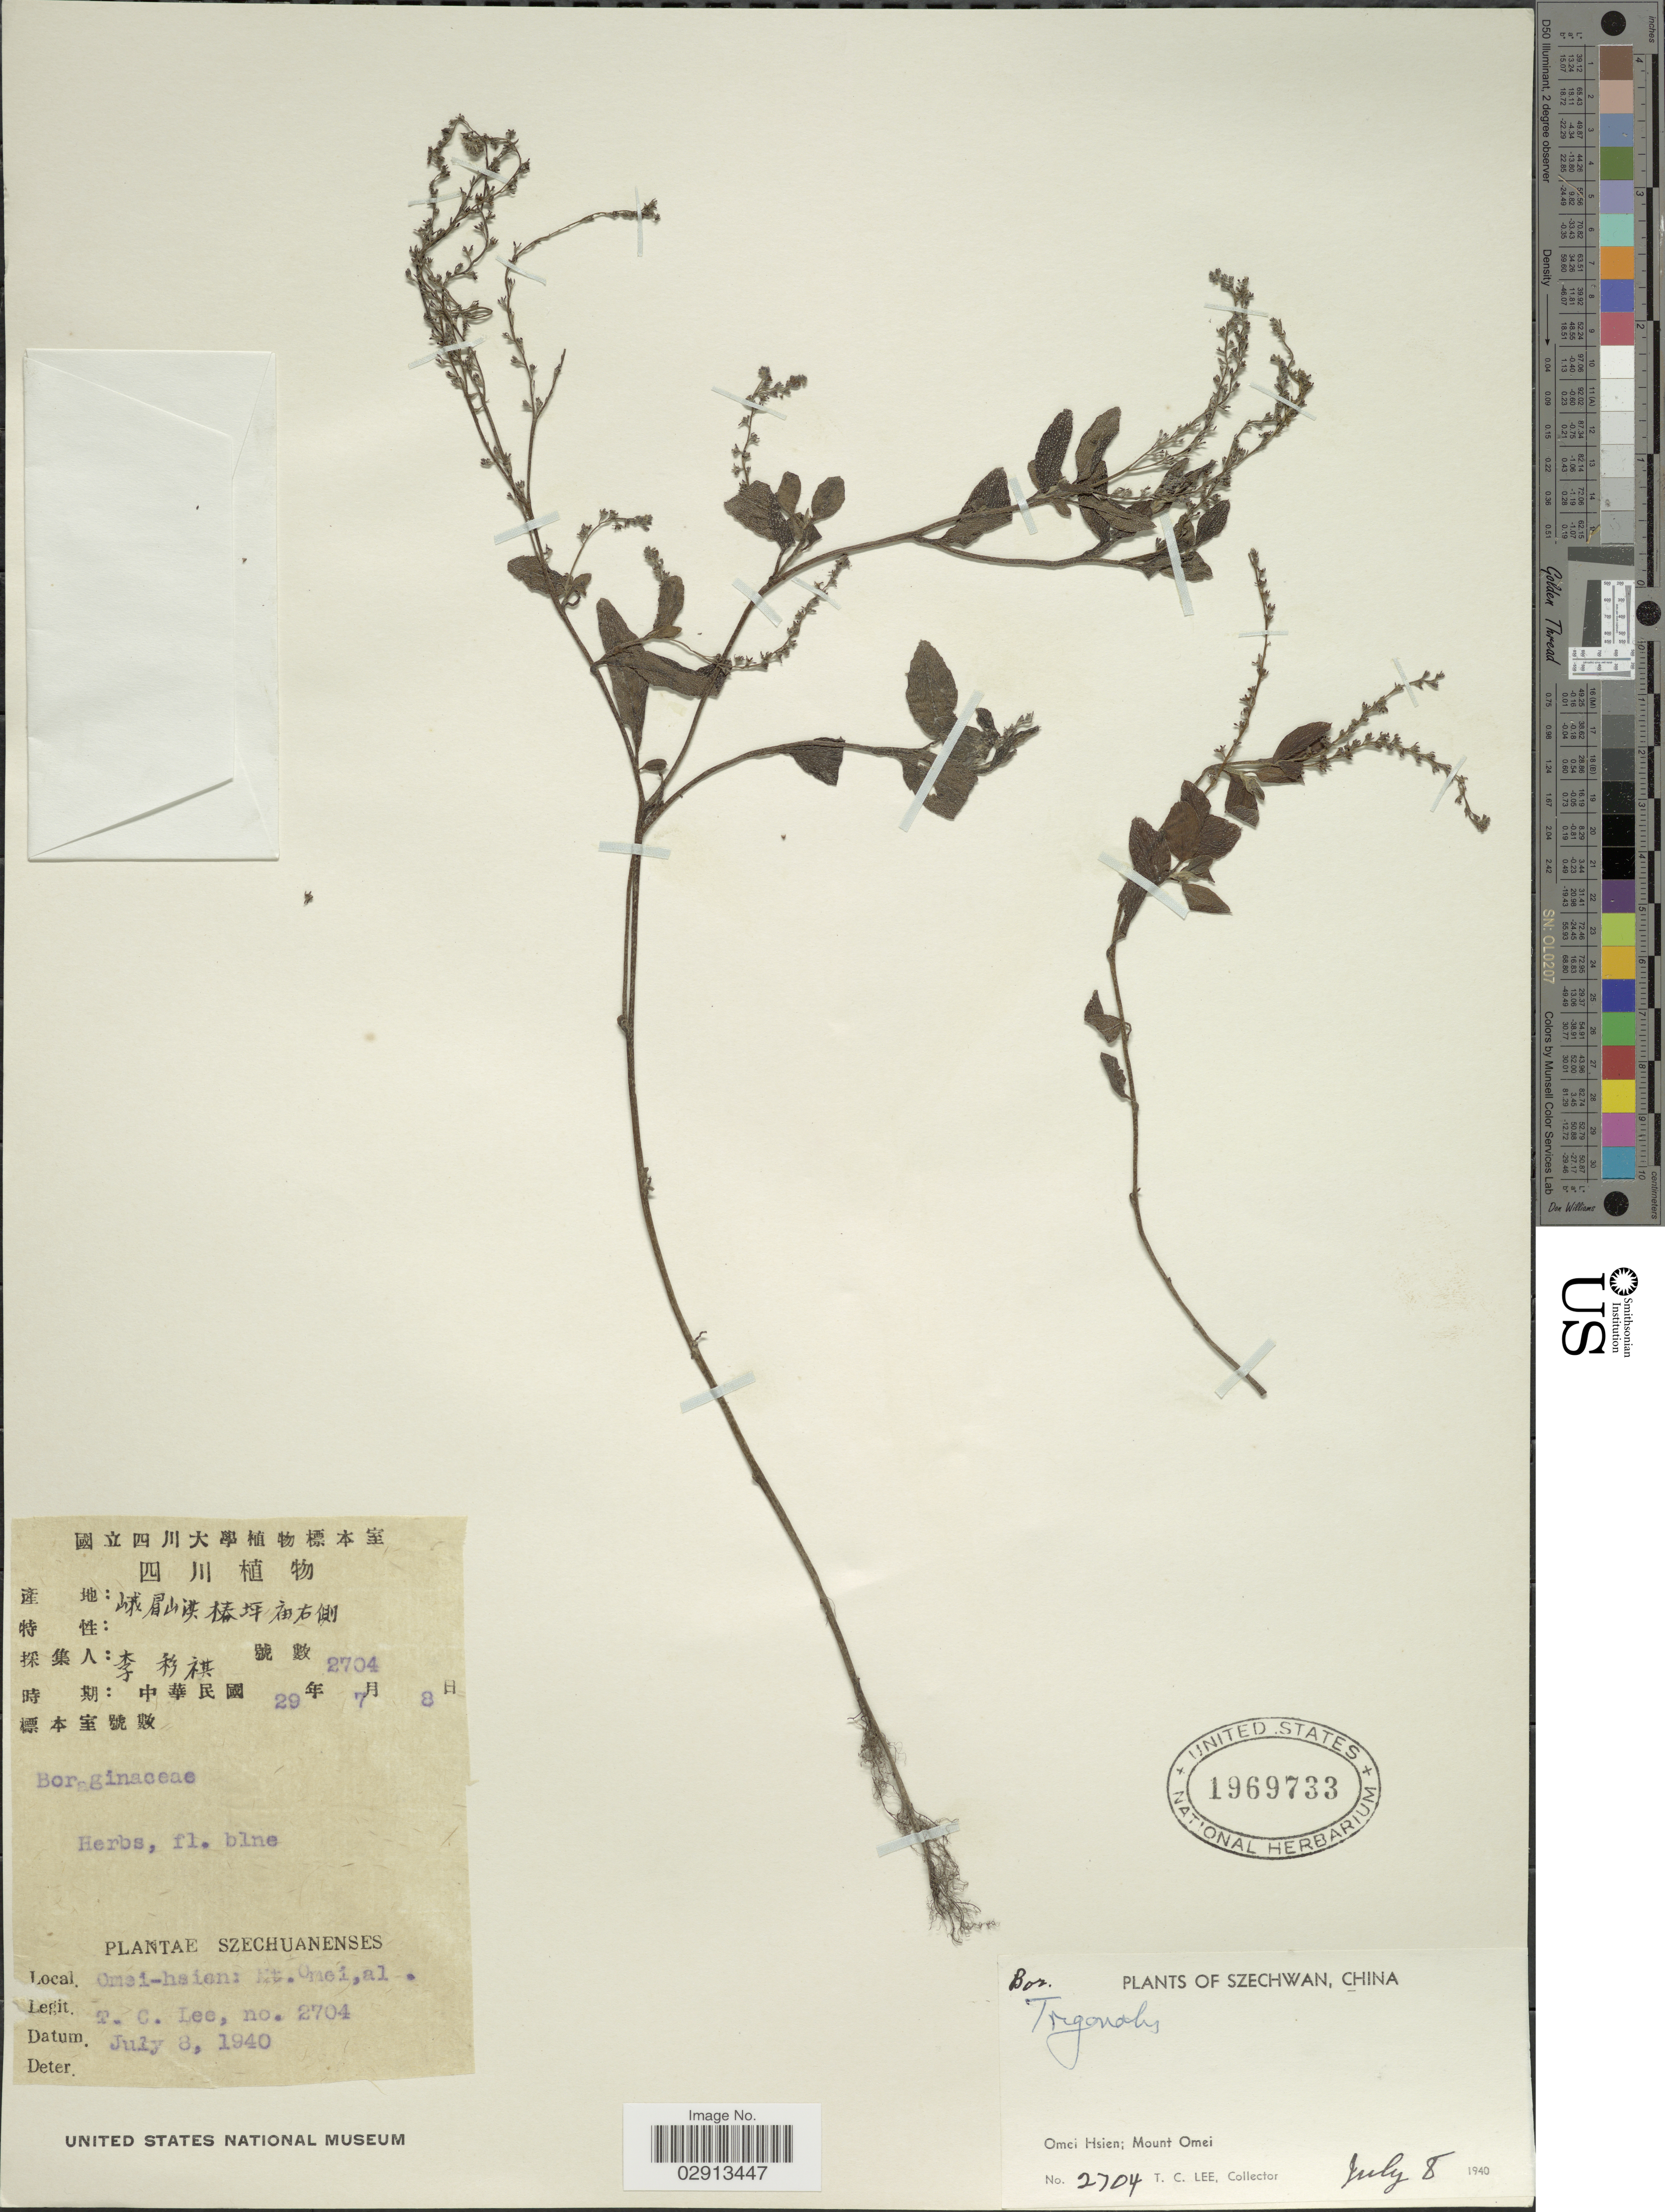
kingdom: Plantae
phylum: Tracheophyta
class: Magnoliopsida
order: Boraginales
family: Boraginaceae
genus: Trigonotis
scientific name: Trigonotis sp.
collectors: T. Lee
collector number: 2704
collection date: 1940-07-08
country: China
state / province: Sichuan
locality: Szechwan. Omei Hsien: Mount Omei.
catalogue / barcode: US 1969733